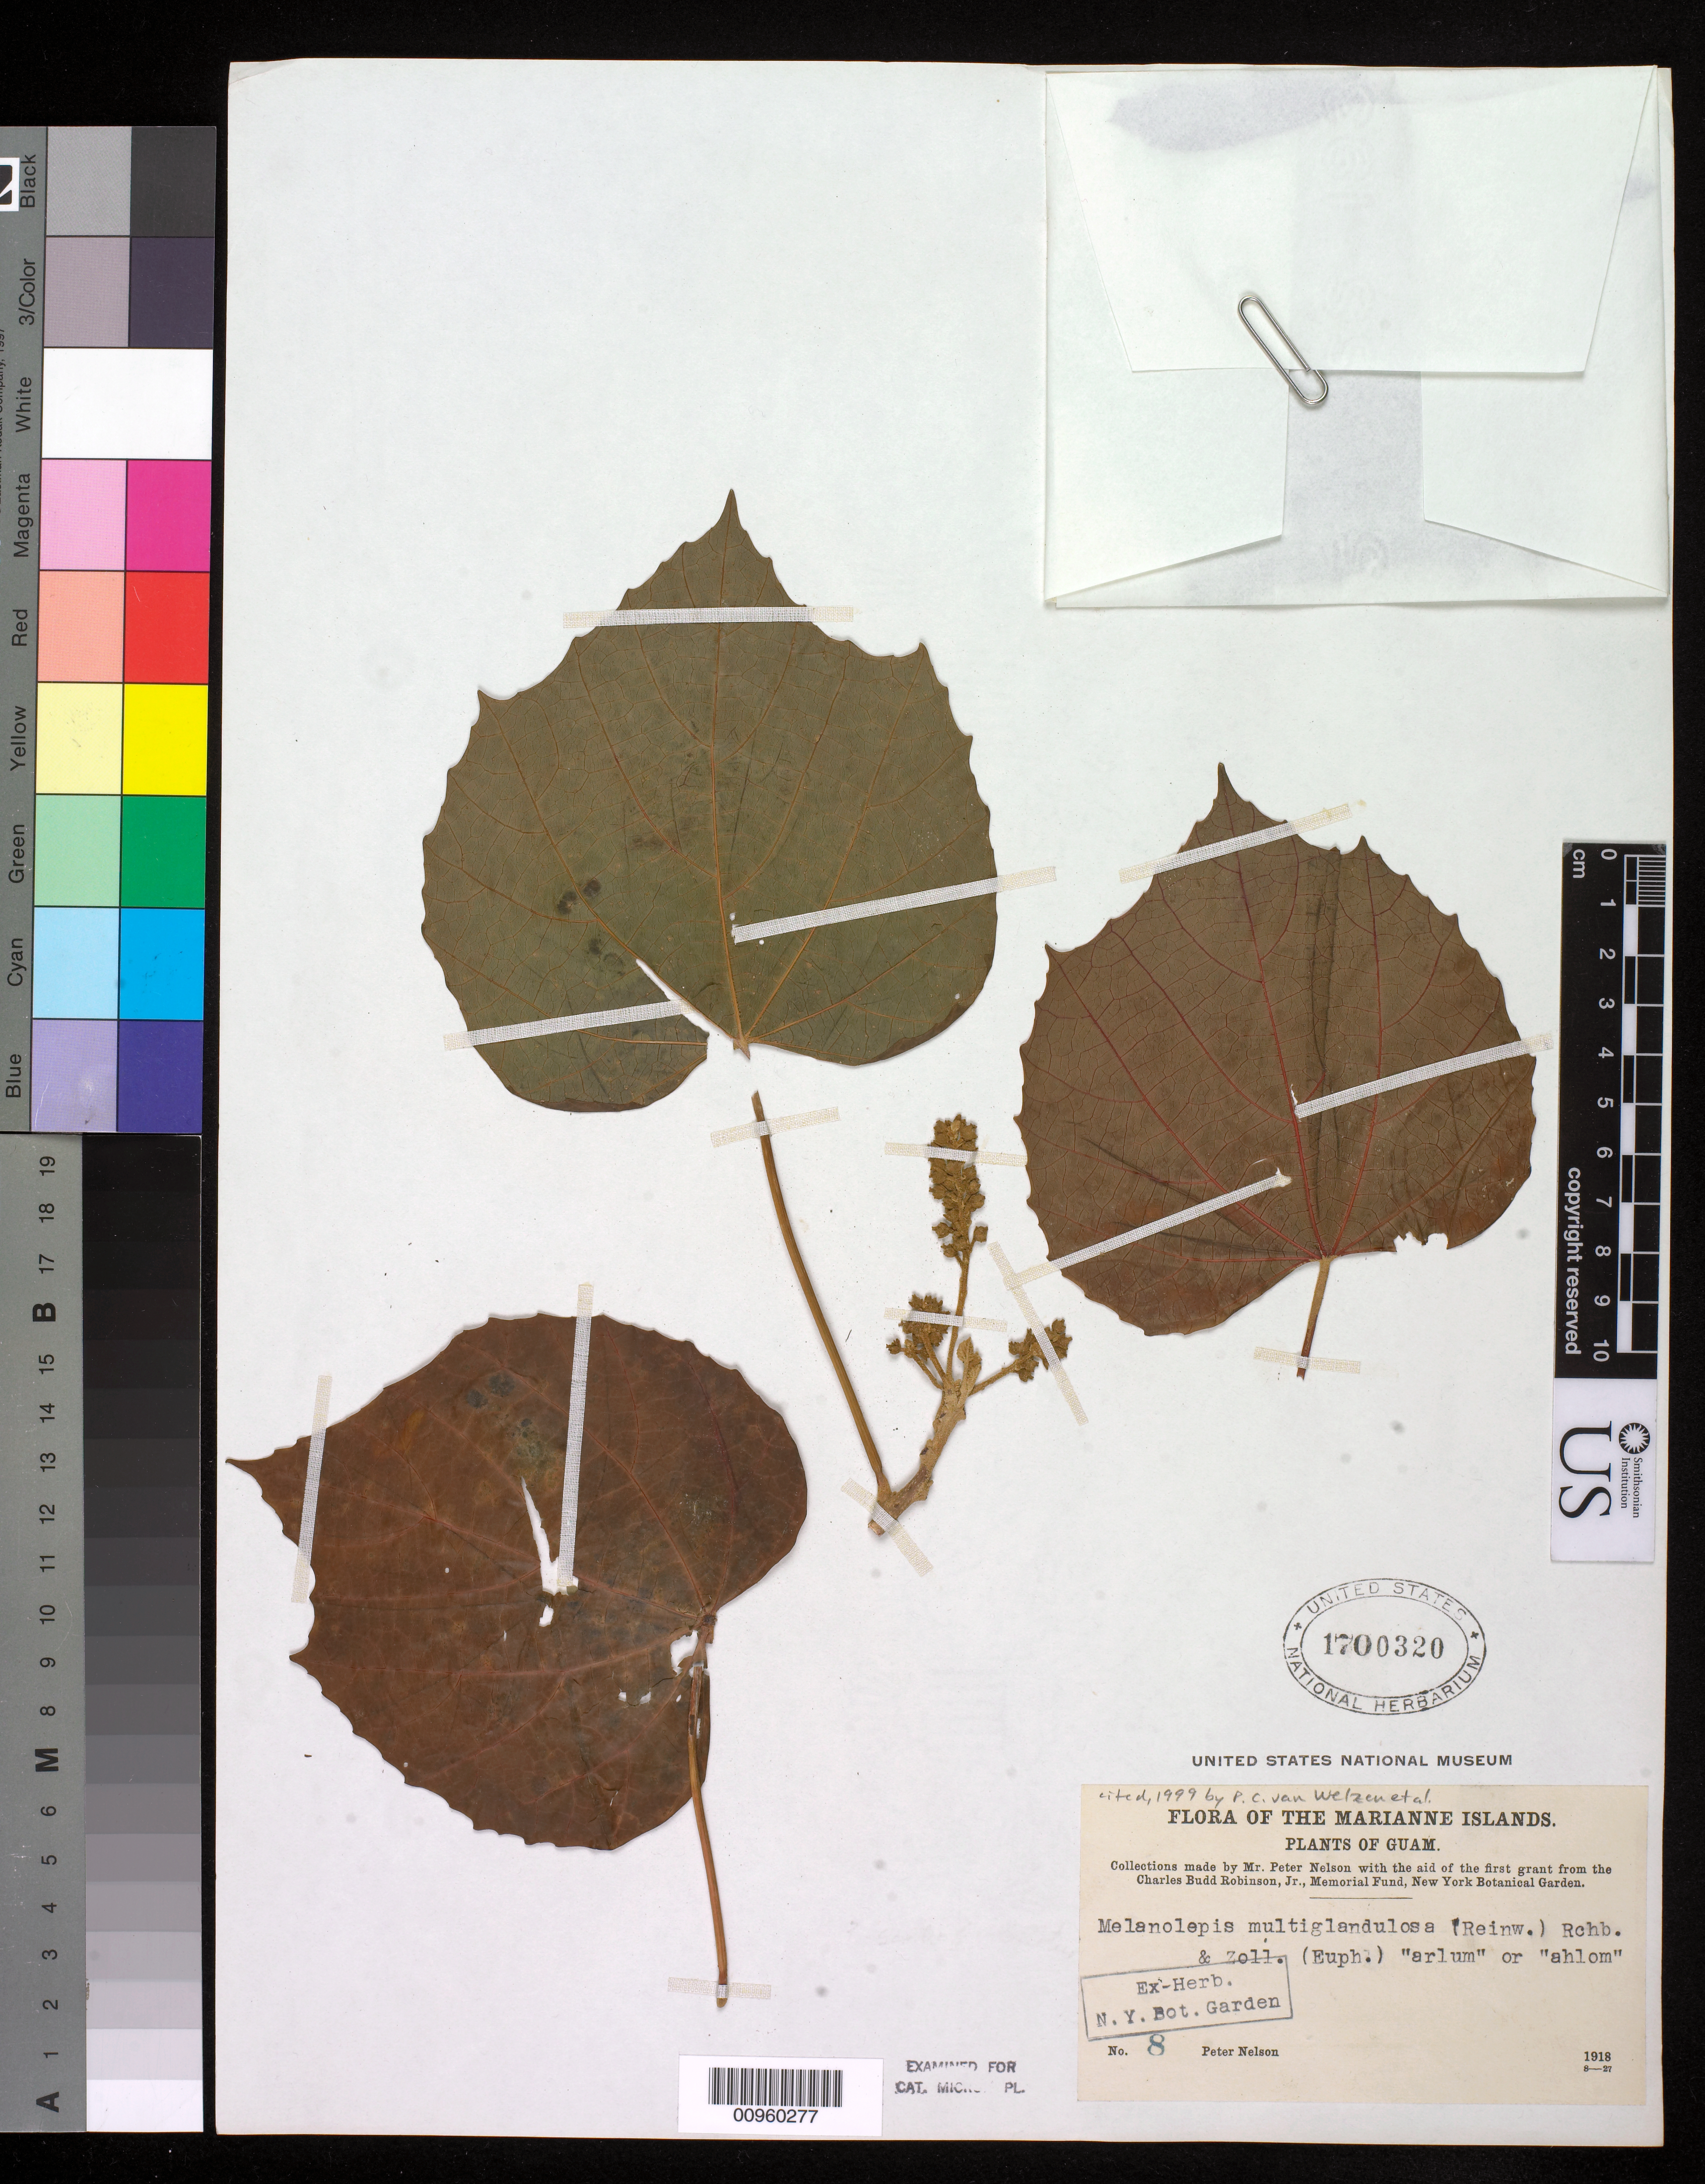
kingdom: Plantae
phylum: Tracheophyta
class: Magnoliopsida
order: Malpighiales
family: Euphorbiaceae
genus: Melanolepis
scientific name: Melanolepis multiglandulosa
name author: (Reinw. ex Blume) Rchb. f. & Zoll.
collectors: P. Nelson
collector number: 8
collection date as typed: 27 Aug 1918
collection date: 1918-08-27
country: Guam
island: Guam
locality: Marianne Islands, Guam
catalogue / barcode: US 1700320